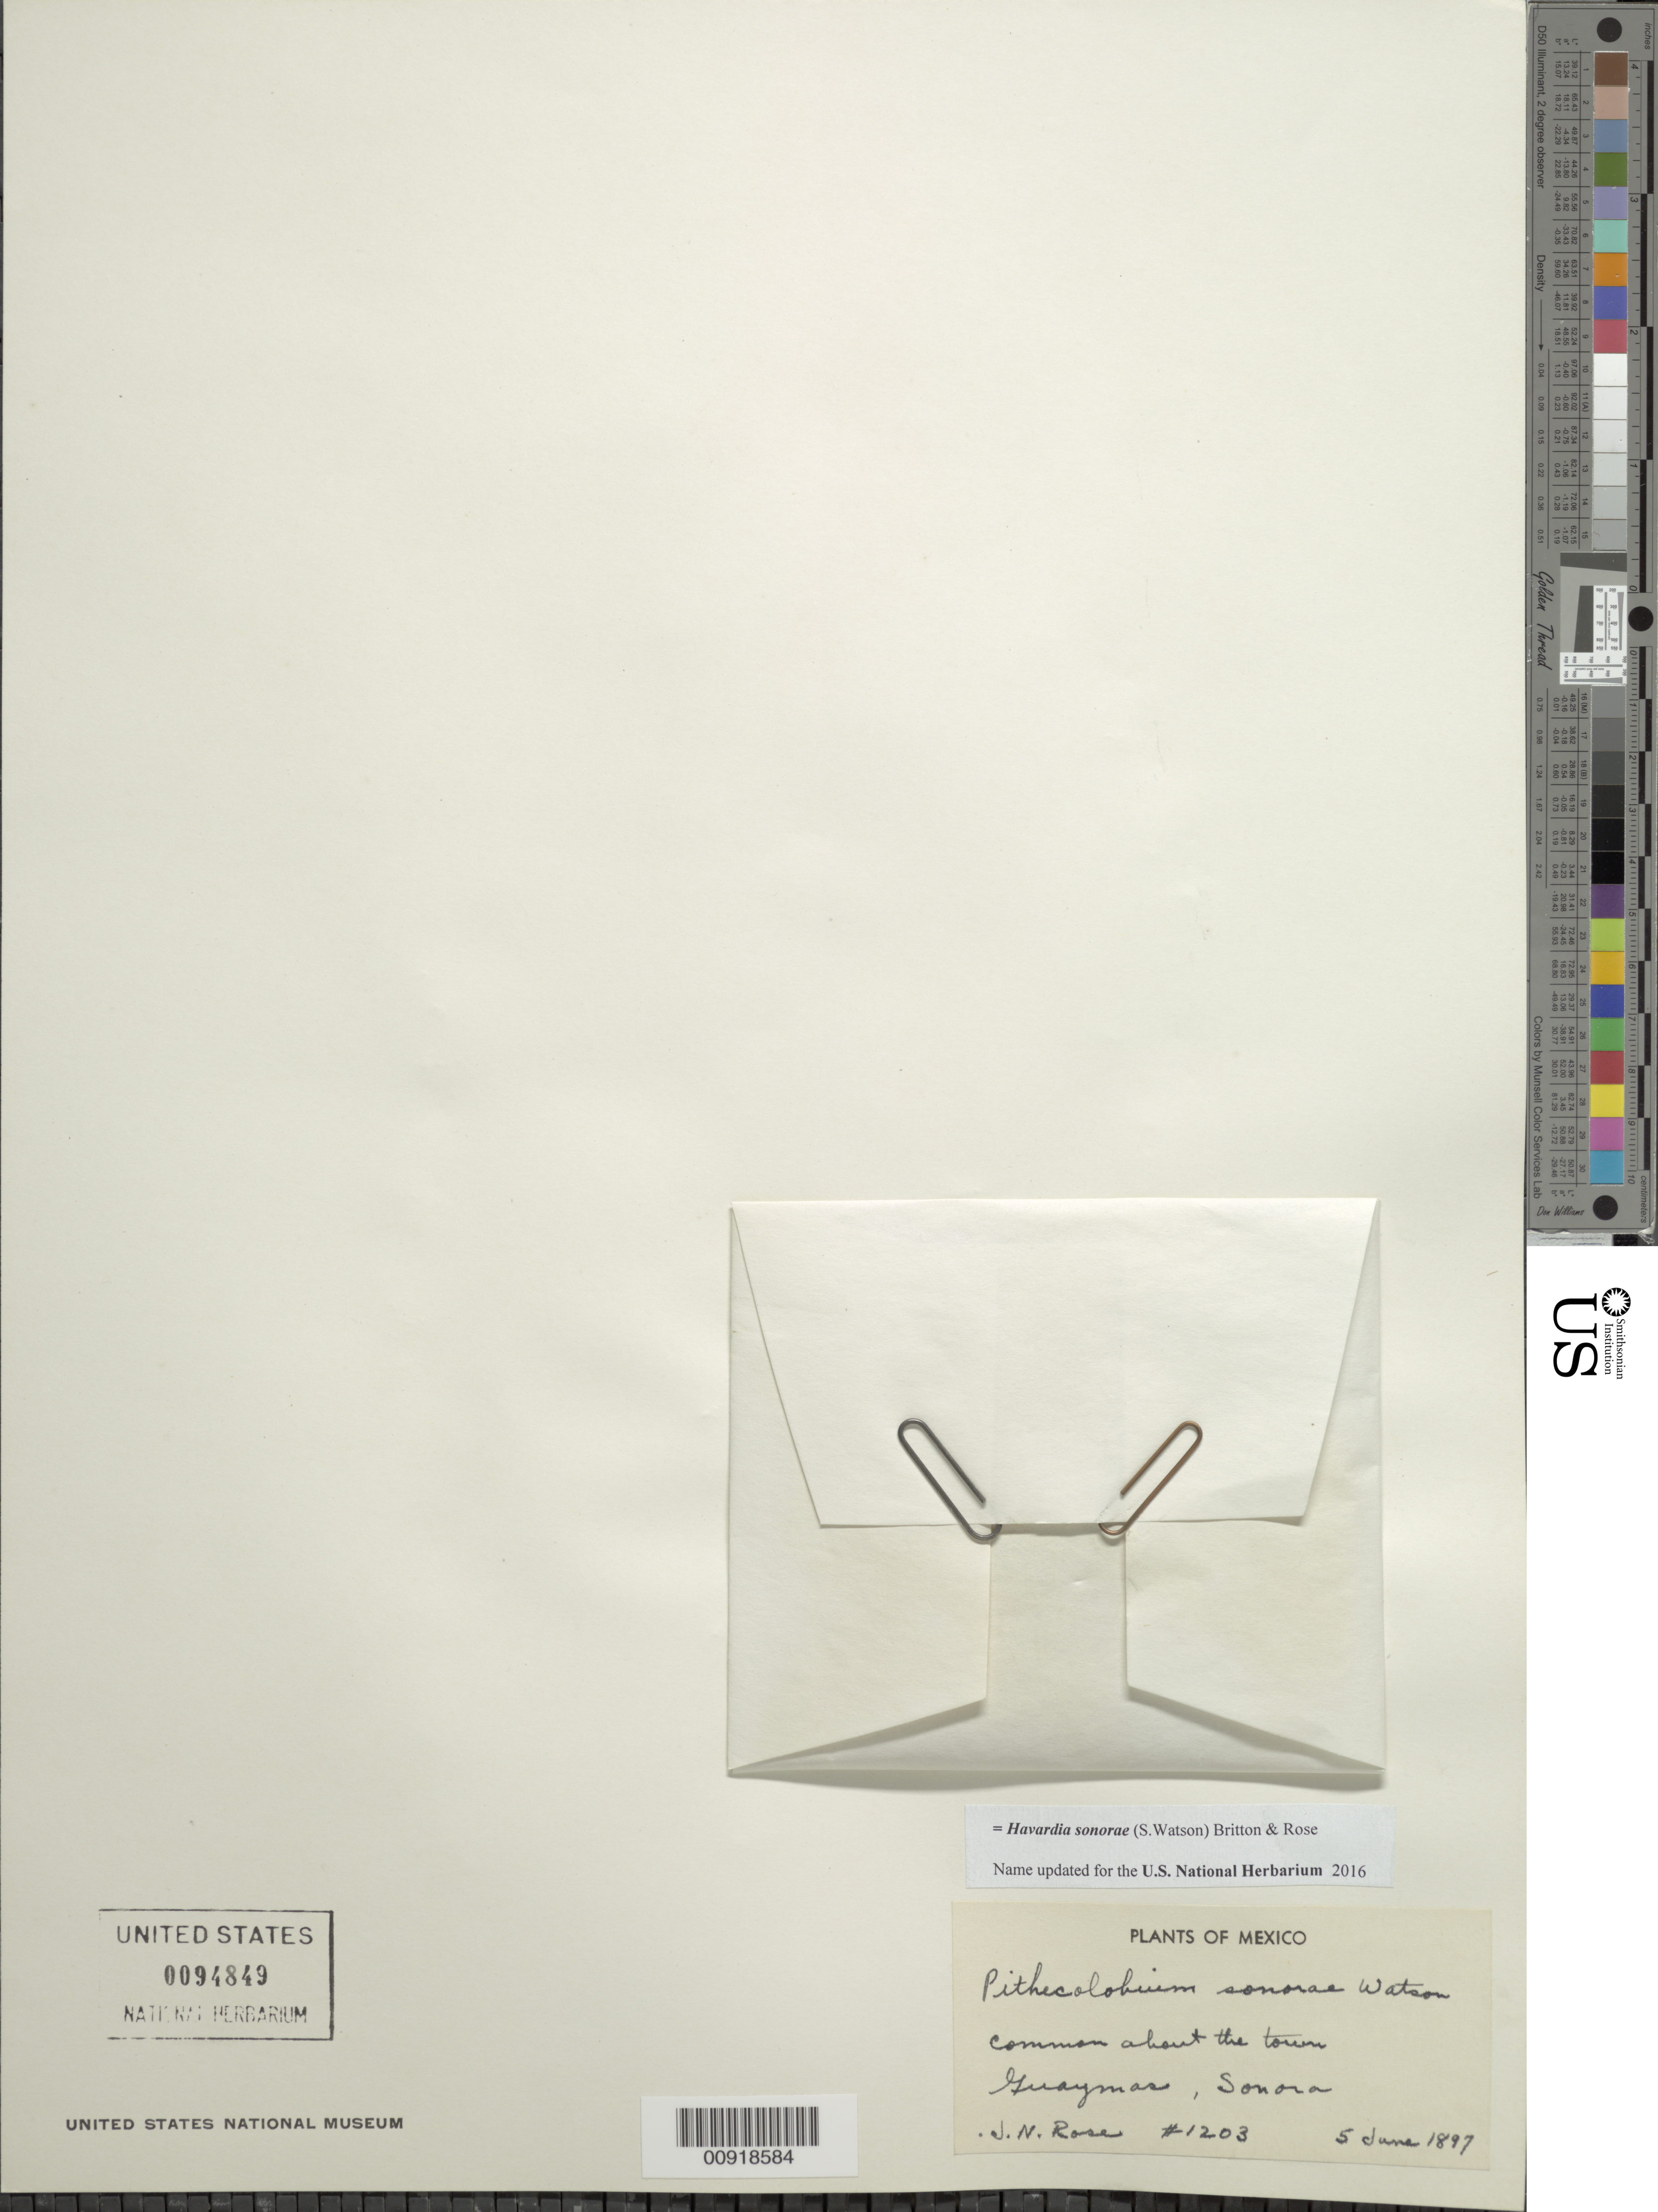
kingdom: Plantae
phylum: Tracheophyta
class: Magnoliopsida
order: Fabales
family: Fabaceae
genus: Havardia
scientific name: Havardia sonorae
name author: (S. Watson) Britton & Rose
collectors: J. N. Rose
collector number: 1203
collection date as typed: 05 Jun 1897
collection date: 1897-06-05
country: Mexico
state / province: Sonora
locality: Guaymas, Sonora.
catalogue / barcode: US 94849